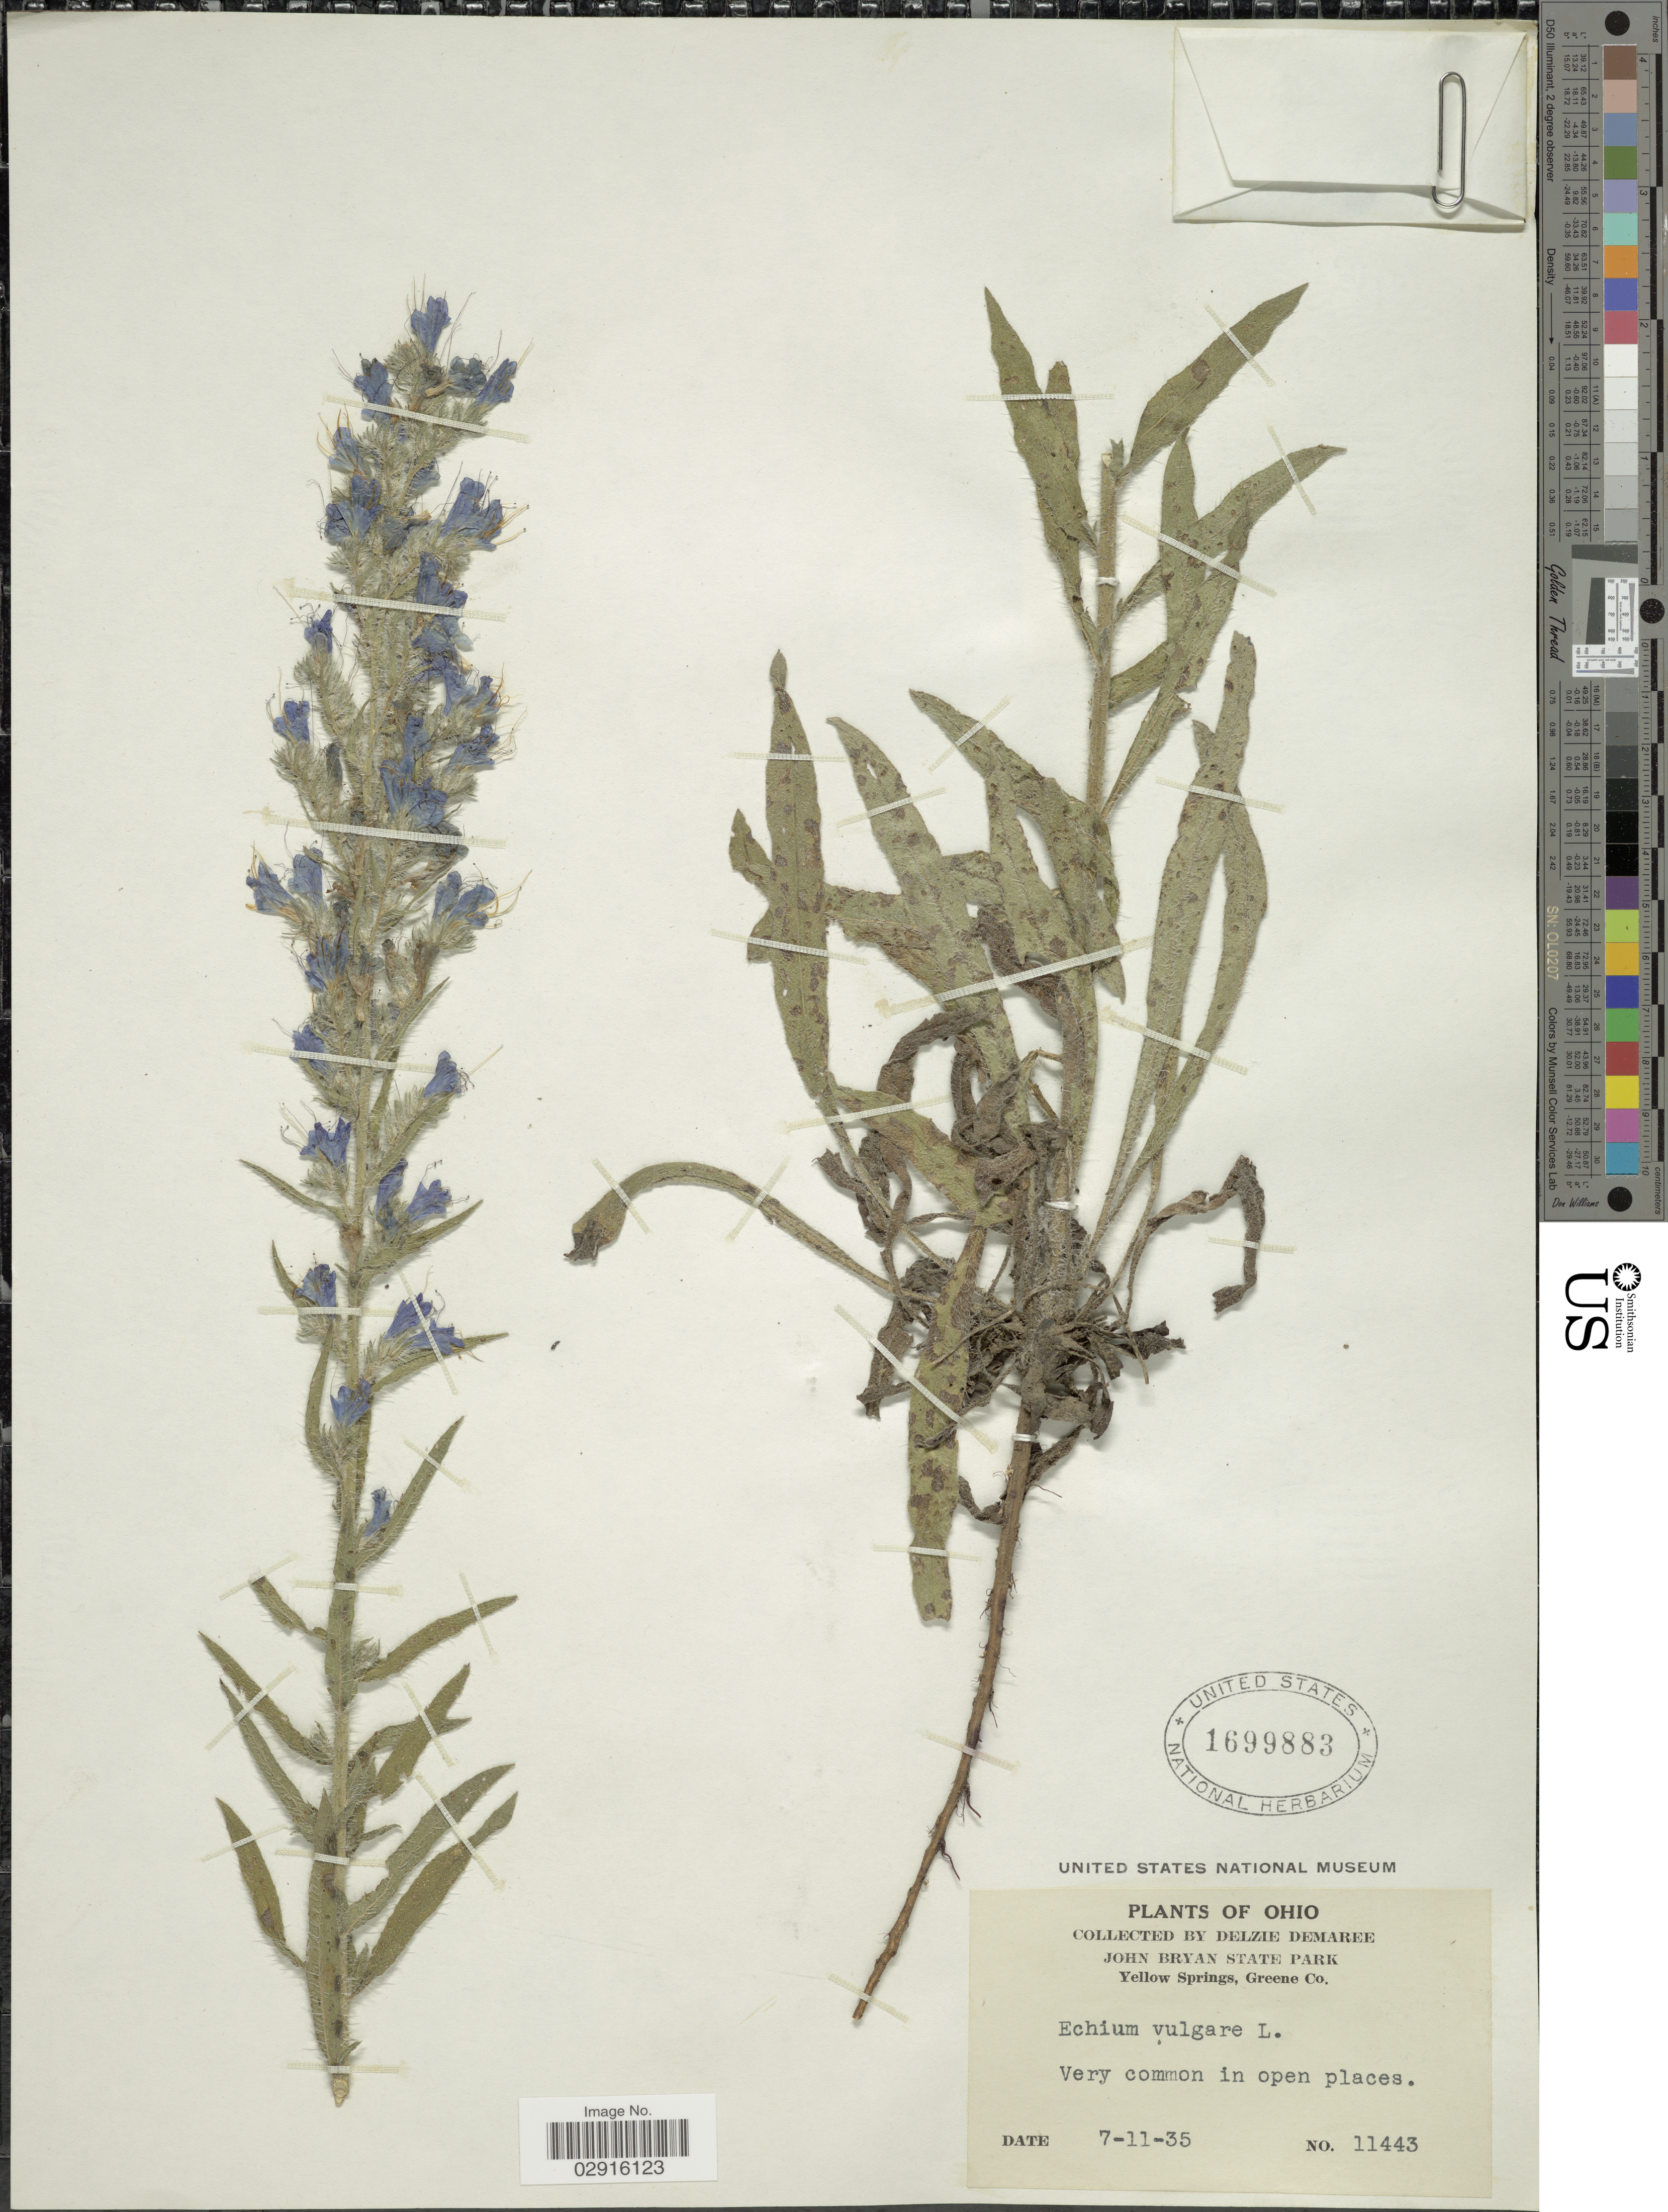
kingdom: Plantae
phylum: Tracheophyta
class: Magnoliopsida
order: Boraginales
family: Boraginaceae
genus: Echium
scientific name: Echium vulgare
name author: L.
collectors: D. Demaree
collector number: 11443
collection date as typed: Transcribed d/m/y: 11/7/35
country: United States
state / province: Ohio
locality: John Bryan State Park. Yellow Springs, Greene Co. Very common in open places.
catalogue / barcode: US 1699883